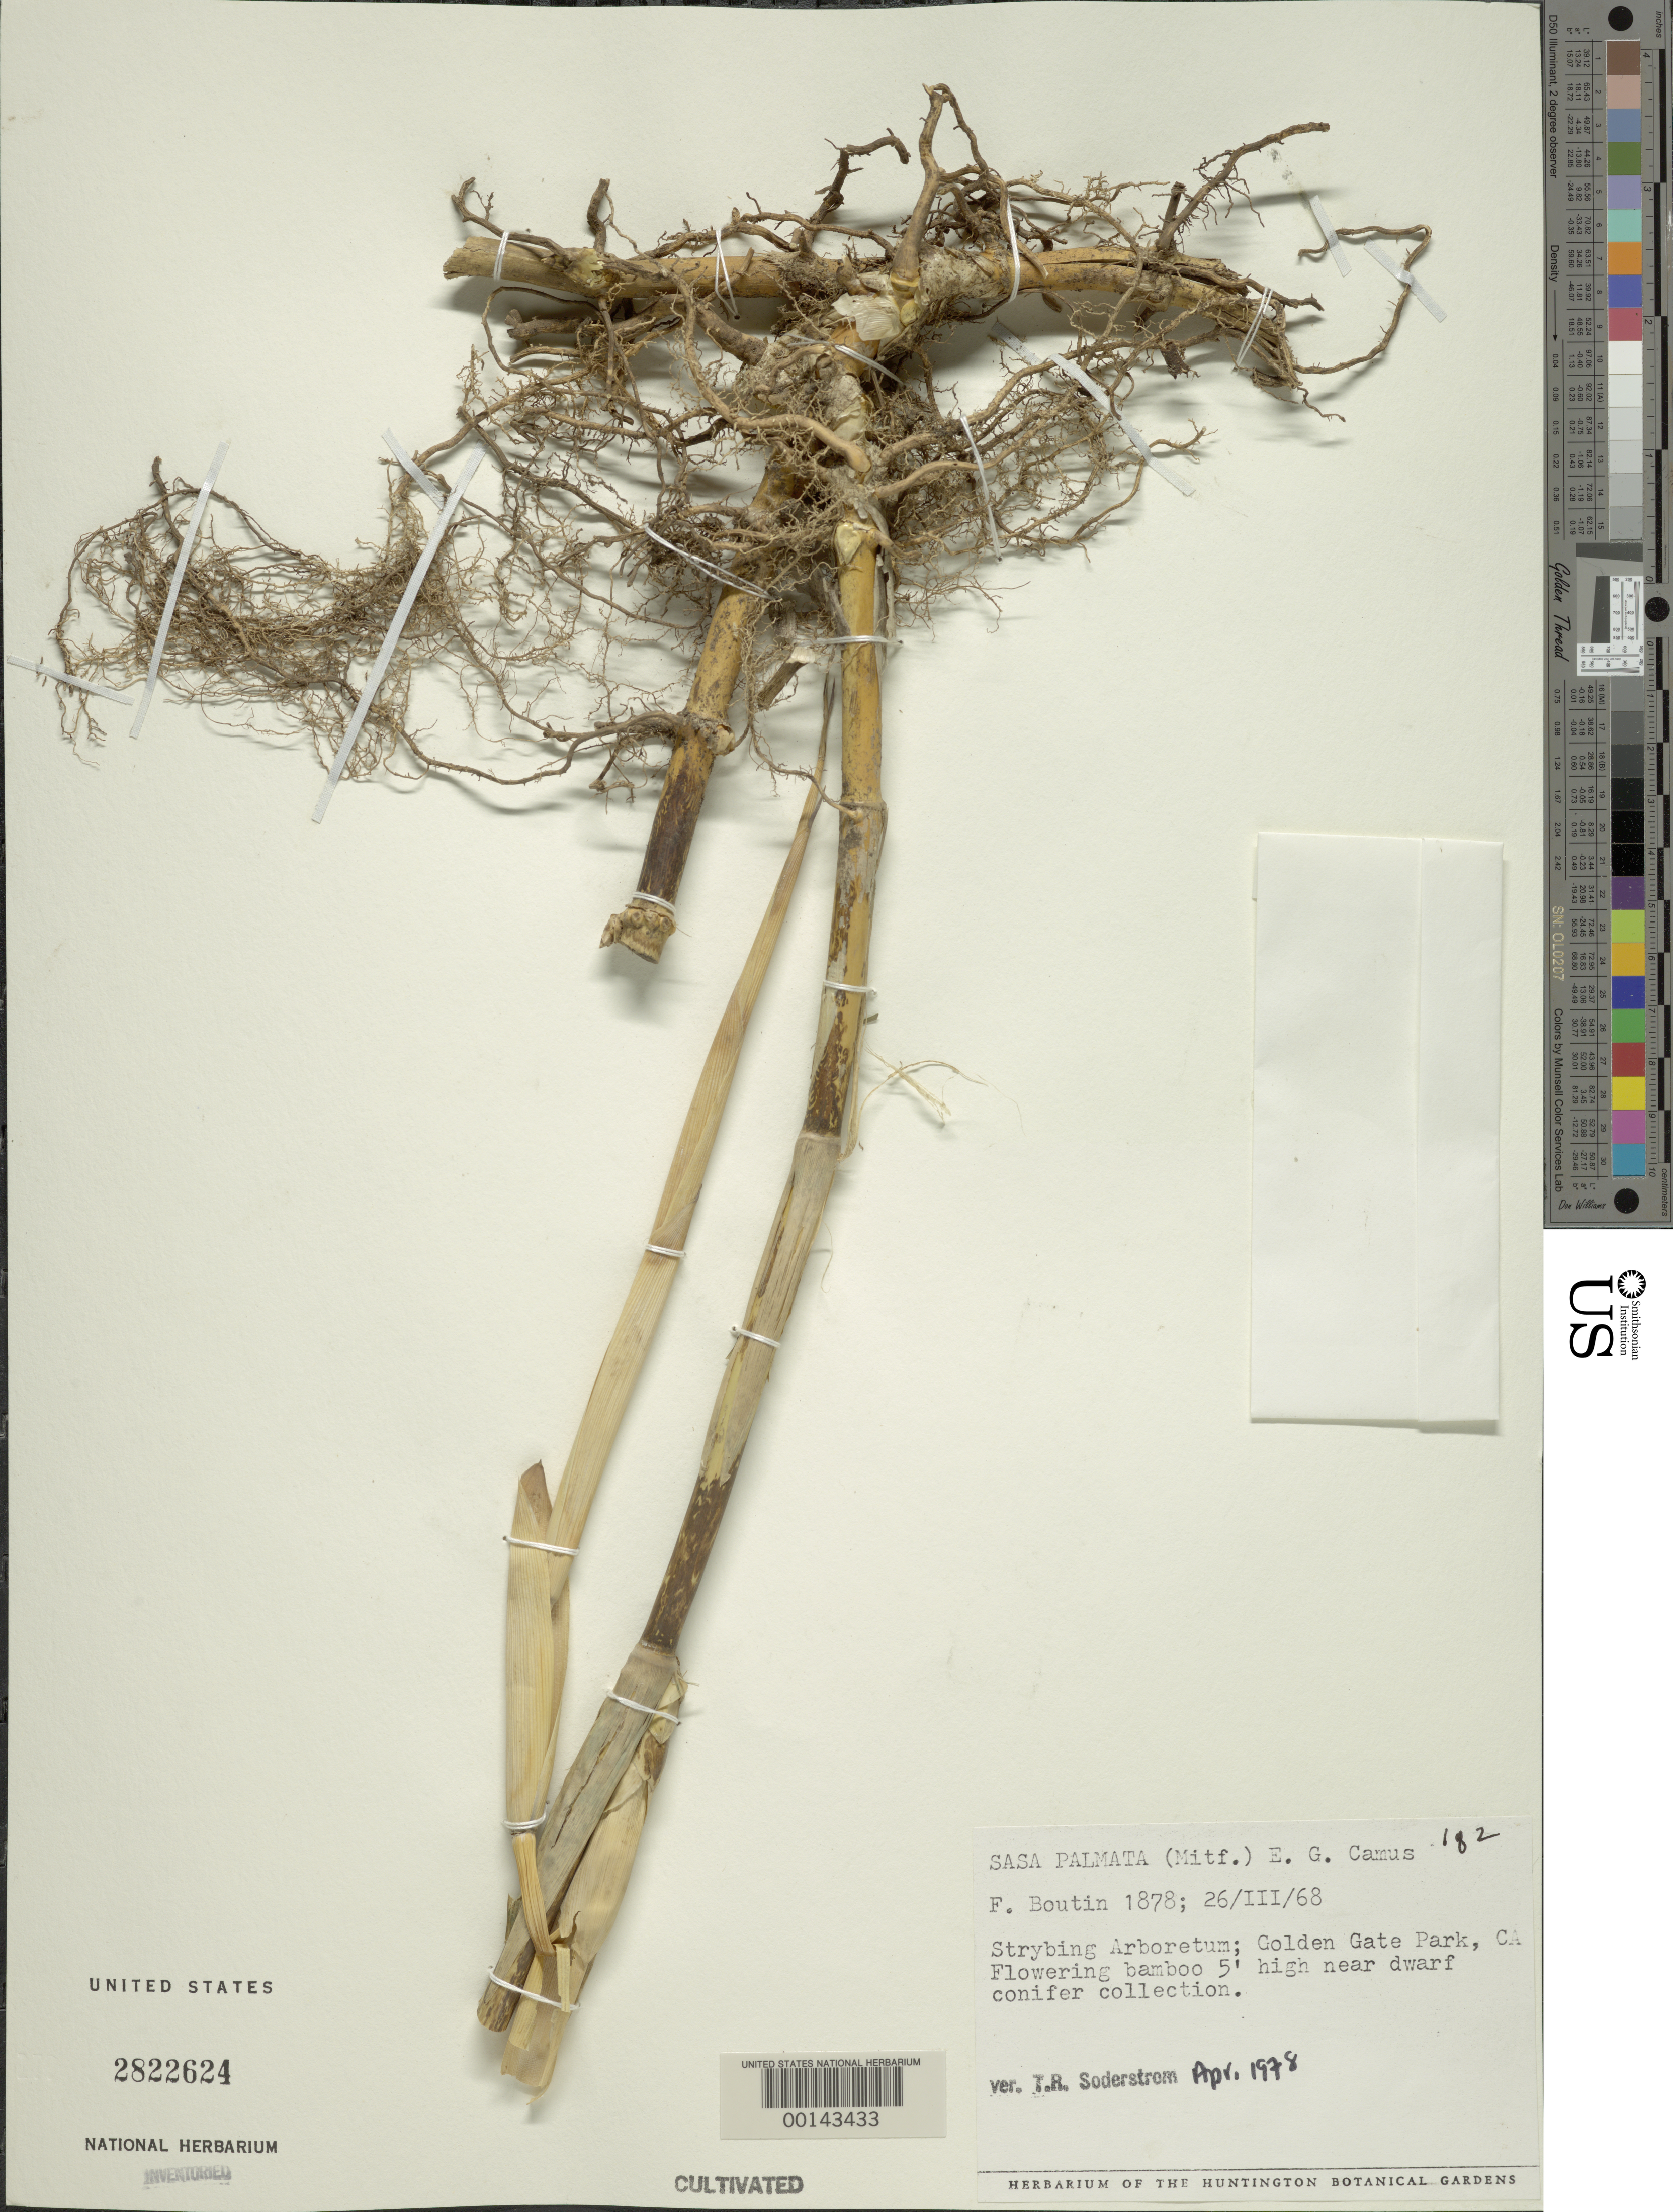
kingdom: Plantae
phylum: Tracheophyta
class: Liliopsida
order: Poales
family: Poaceae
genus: Sasa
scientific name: Sasa palmata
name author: (hort. ex Burb.) E.G. Camus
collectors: F. Boutin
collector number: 1878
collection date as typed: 26 Mar 1968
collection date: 1968-03-26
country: United States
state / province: California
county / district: San Francisco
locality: Golden gate park, strybing arboretum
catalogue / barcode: US 2822624